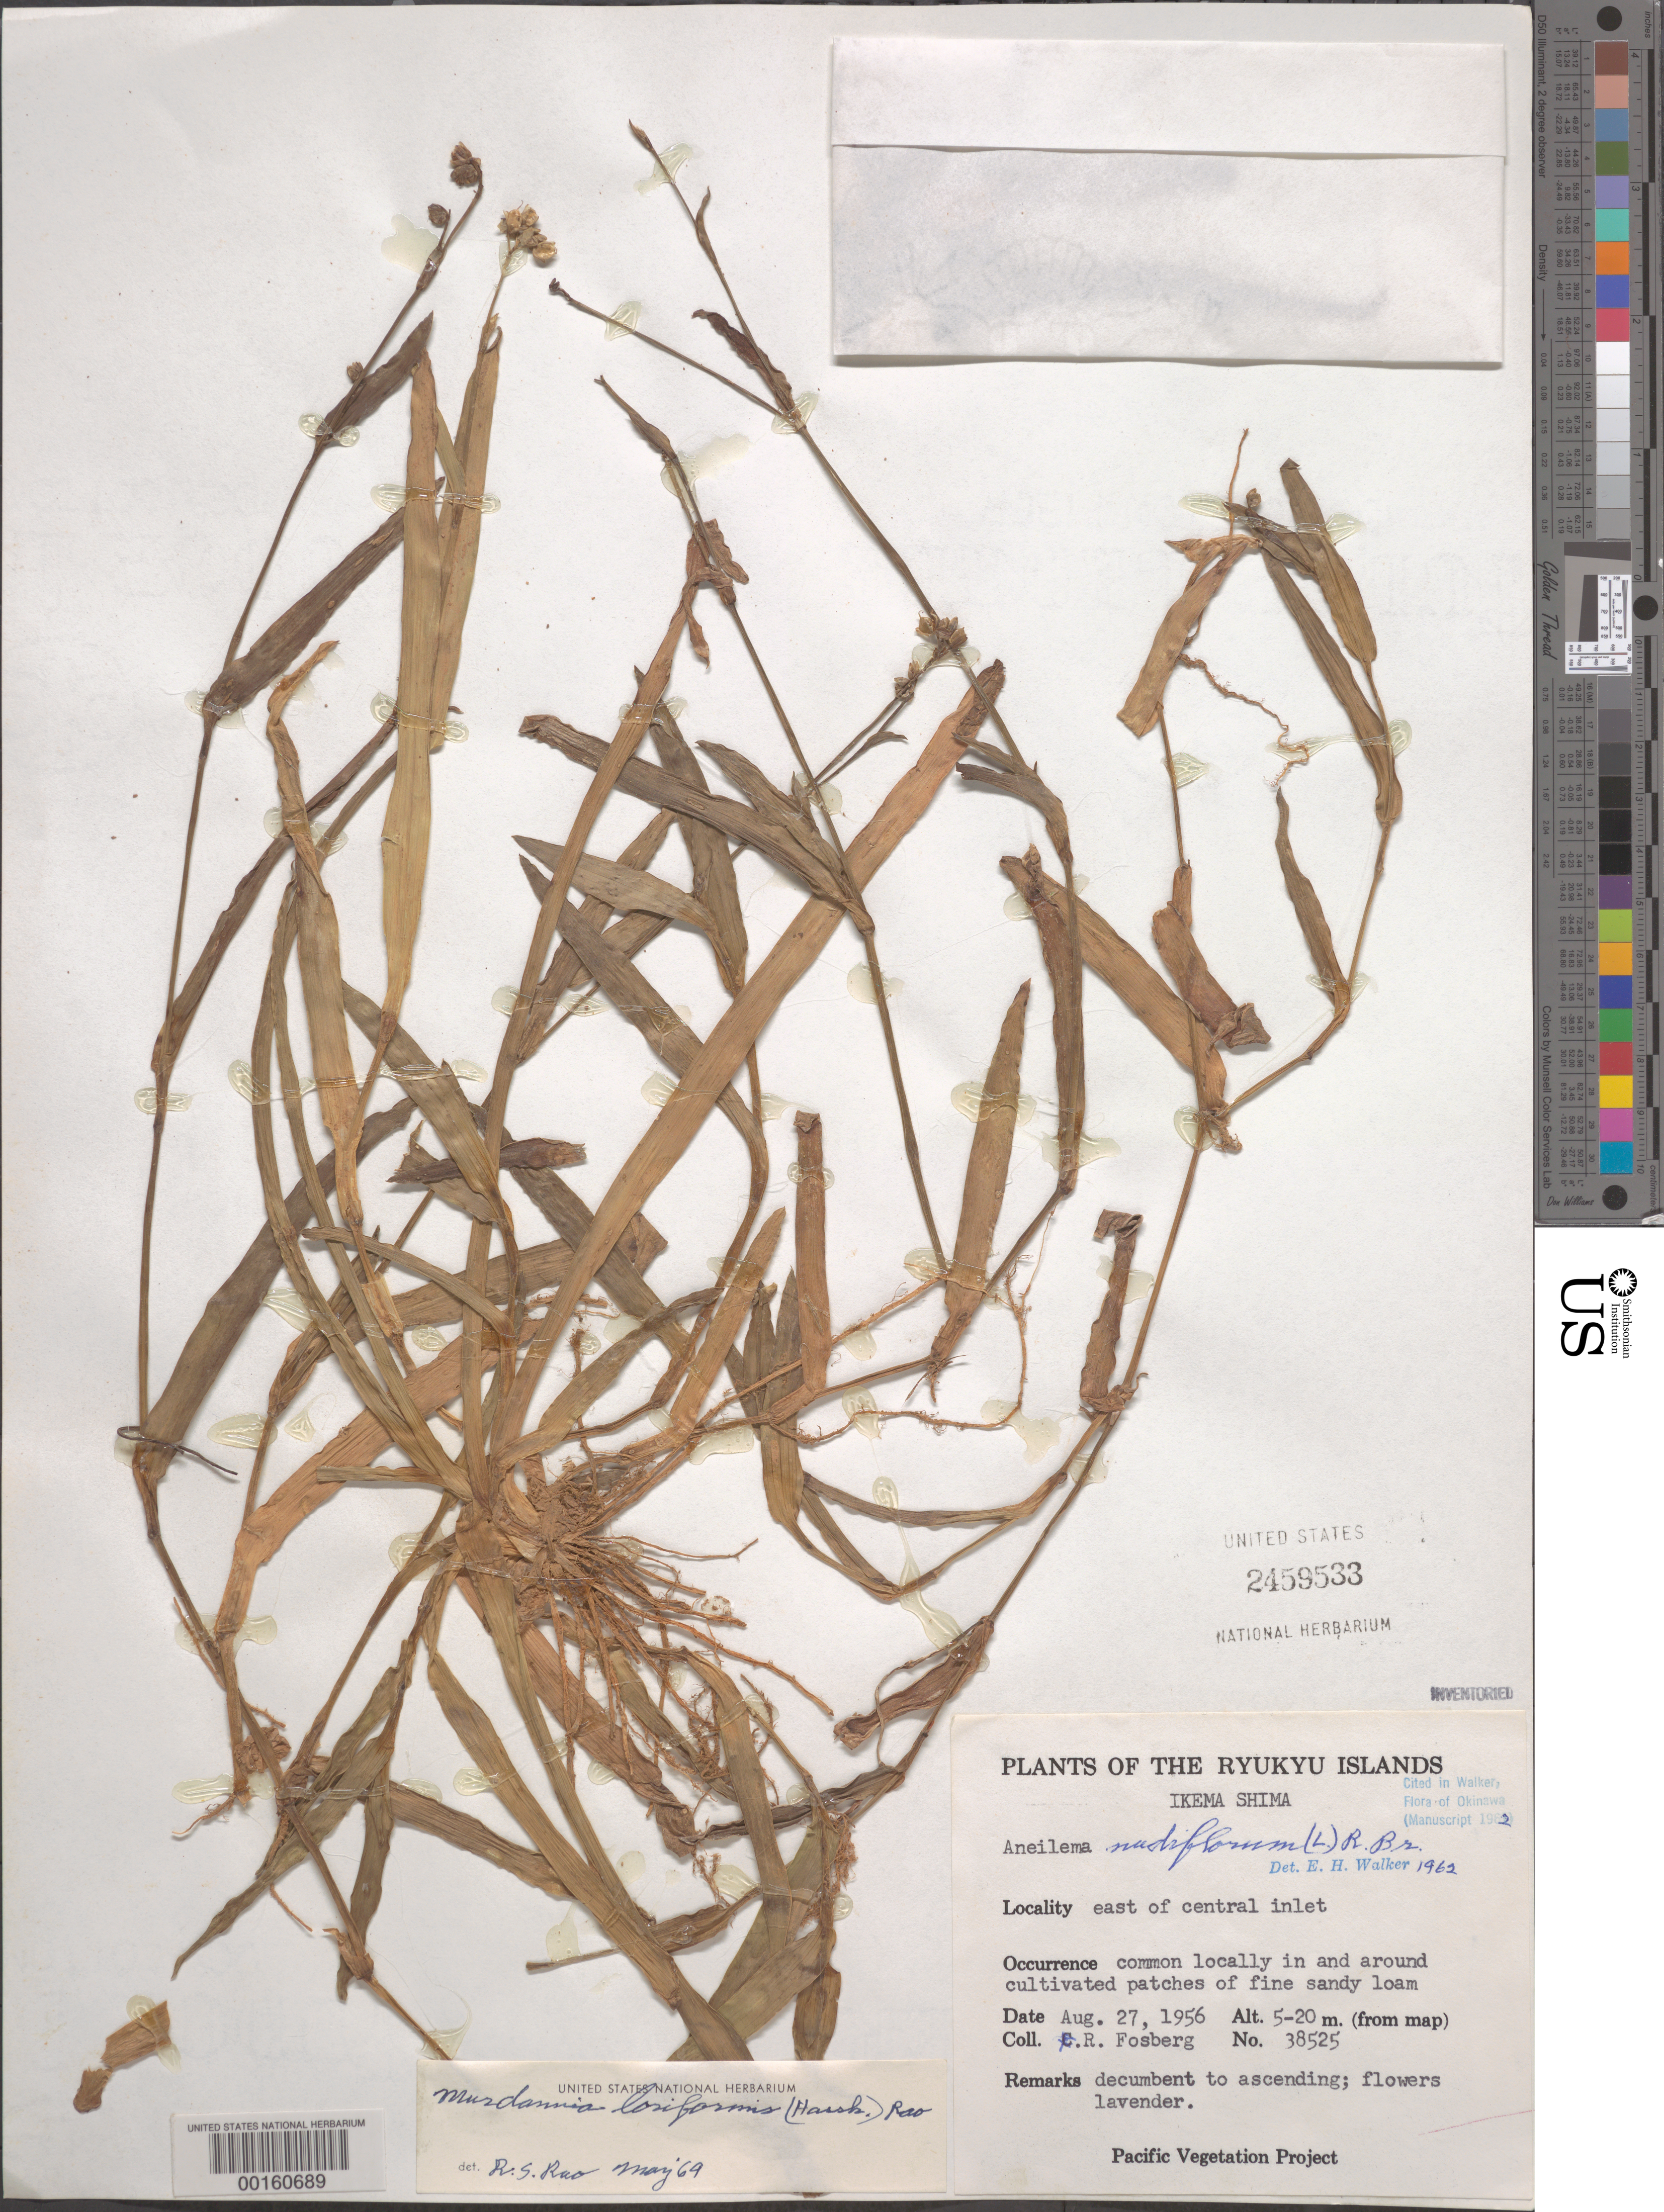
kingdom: Plantae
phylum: Tracheophyta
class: Liliopsida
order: Commelinales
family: Commelinaceae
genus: Murdannia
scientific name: Murdannia loriformis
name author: (Hassk.) R.S. Rao & Kammathy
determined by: Rao, R. S.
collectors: F. R. Fosberg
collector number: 38525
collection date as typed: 27 Aug 1956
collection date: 1956-08-27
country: Japan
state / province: Okinawa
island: Ikema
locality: Ikema shima [Sakishima Is.]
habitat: Cultivated patches of fine, sandy loam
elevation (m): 5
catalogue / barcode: US 2459533